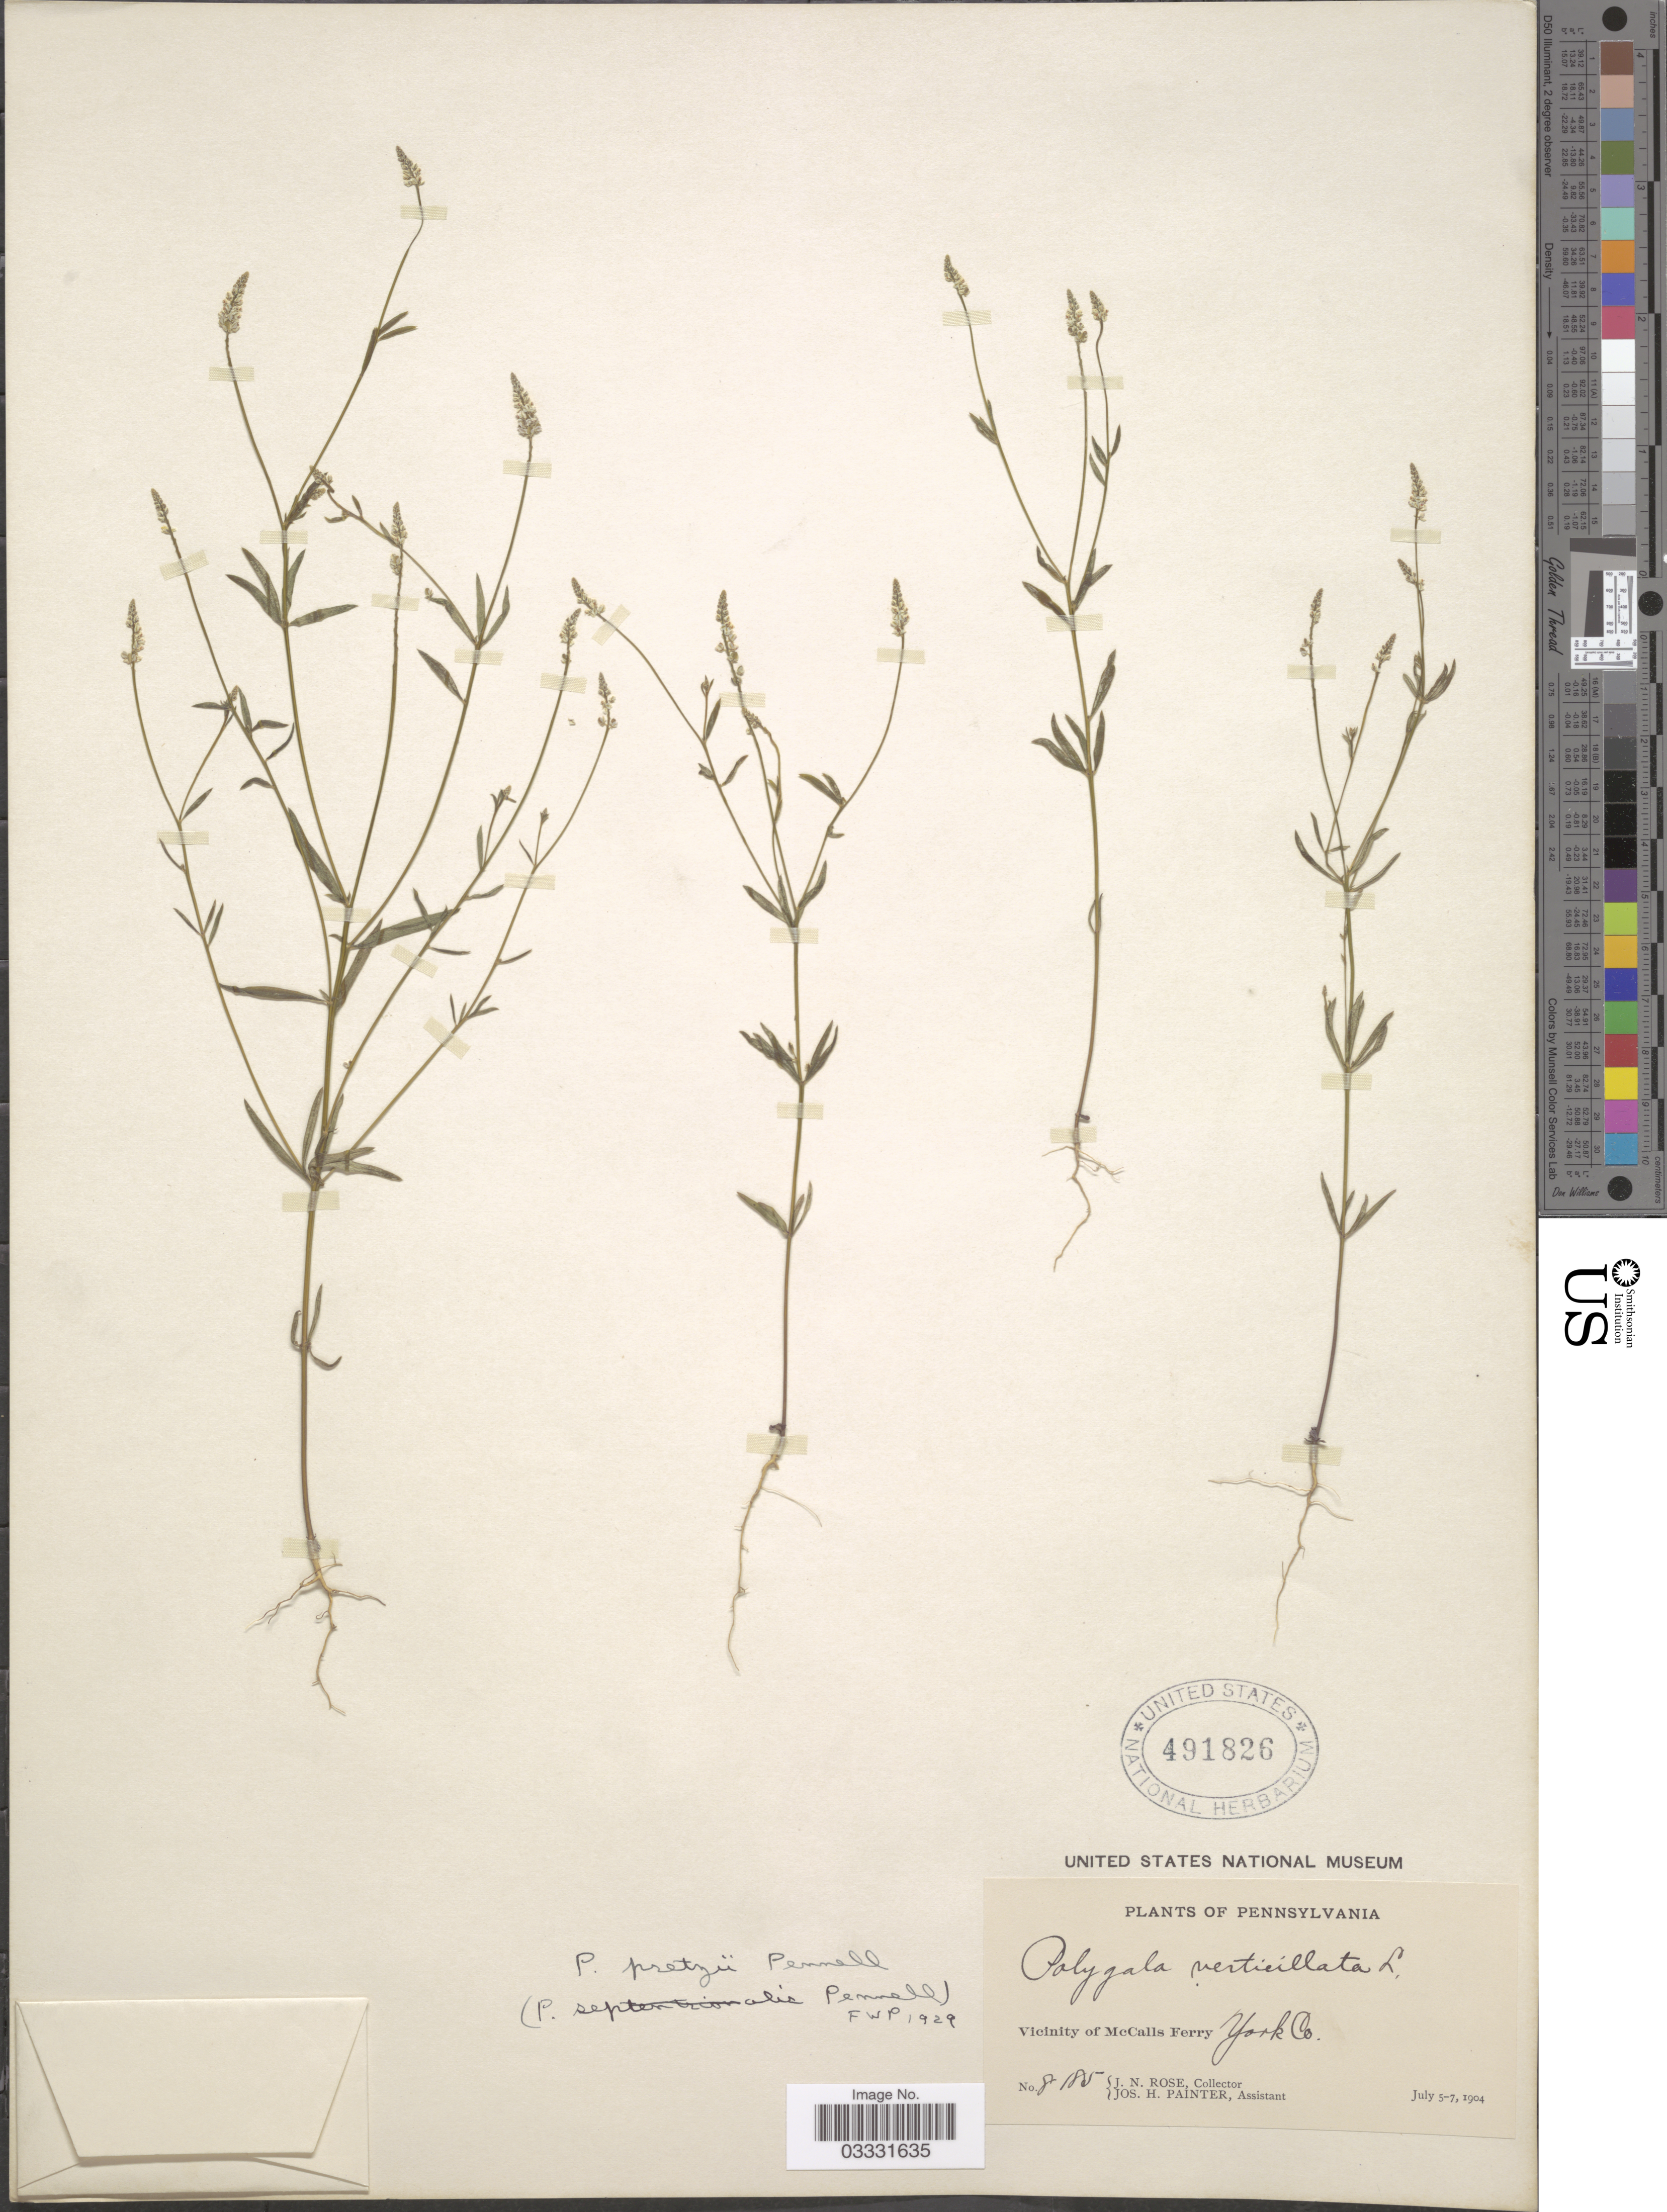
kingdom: Plantae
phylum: Tracheophyta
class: Magnoliopsida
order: Fabales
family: Polygalaceae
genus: Polygala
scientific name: Polygala pretzii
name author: Pennell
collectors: J. N. Rose & J. H. Painter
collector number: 8185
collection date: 1904-07-05/1904-07-07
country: United States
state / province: Pennsylvania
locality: Vicinity of McCalls Ferry York Co.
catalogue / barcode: US 491826